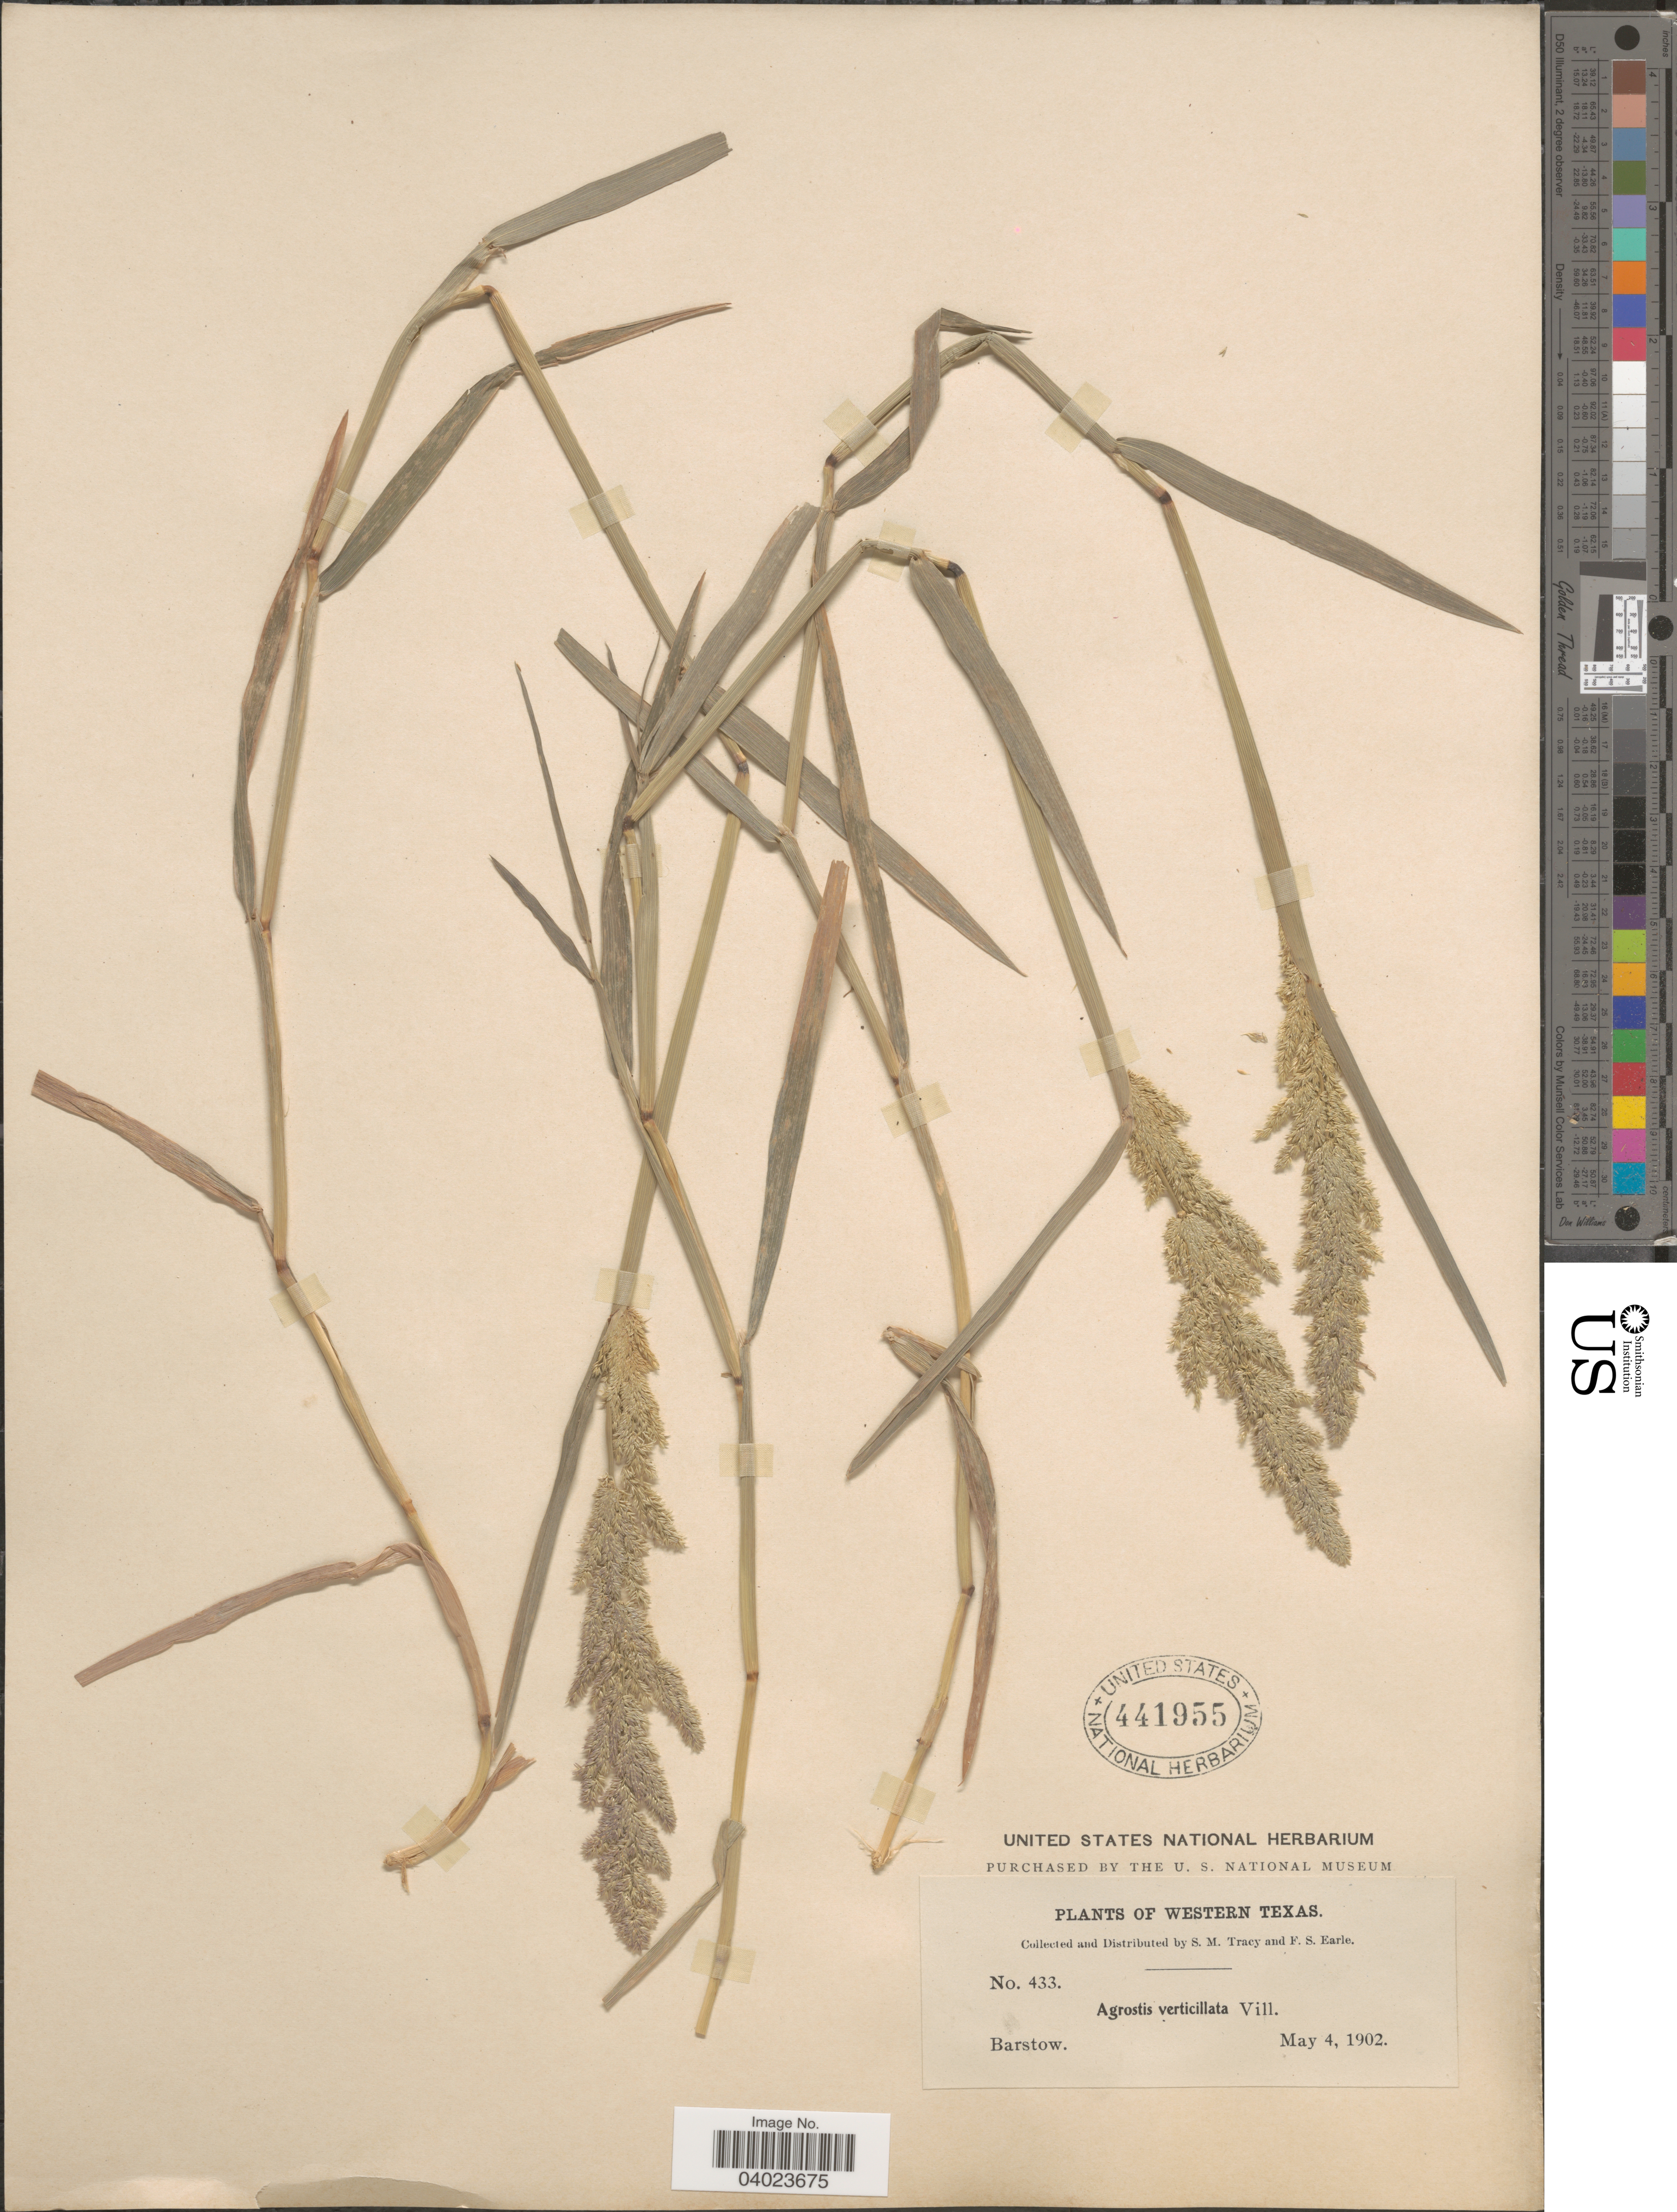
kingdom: Plantae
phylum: Tracheophyta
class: Liliopsida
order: Poales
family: Poaceae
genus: Agrostis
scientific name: Agrostis sp.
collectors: S. M. Tracy & F. S. Earle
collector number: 433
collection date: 1902-05-04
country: United States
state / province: Texas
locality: Western Texas. Barstow.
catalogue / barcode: US 441955